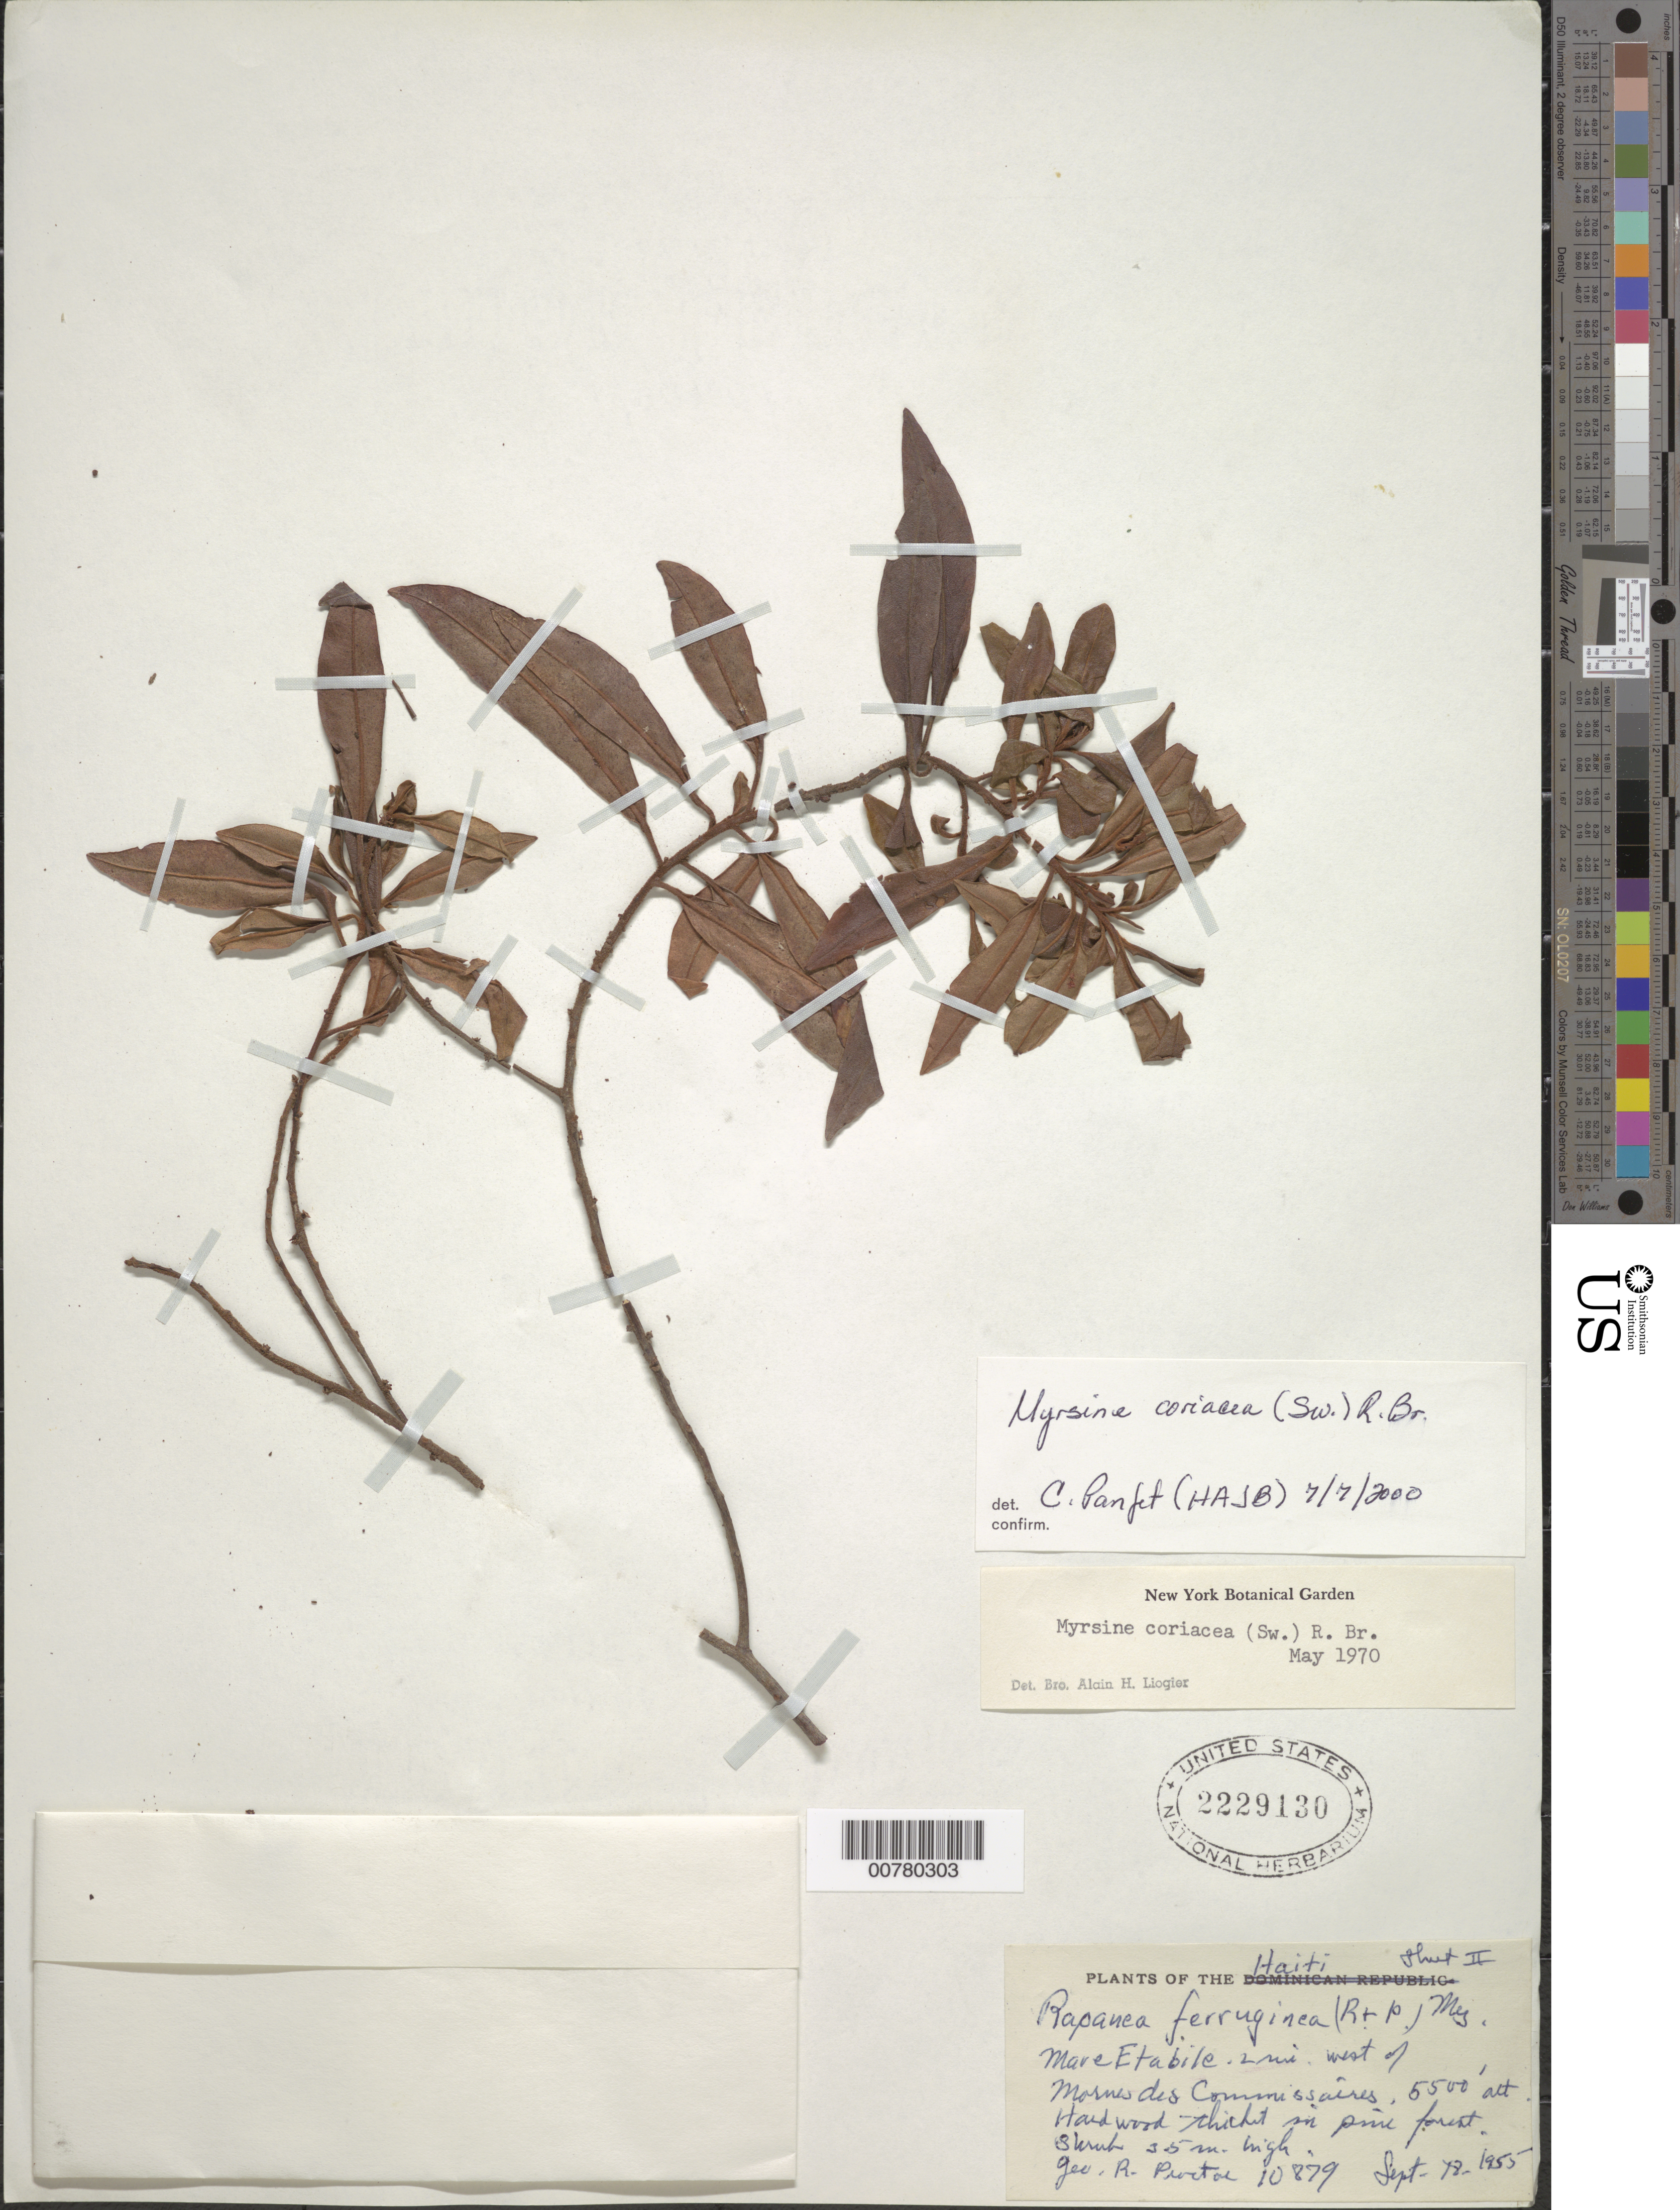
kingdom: Plantae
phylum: Tracheophyta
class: Magnoliopsida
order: Ericales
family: Primulaceae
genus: Myrsine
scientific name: Myrsine coriacea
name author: (Sw.) R. Br. ex Roem. & Schult.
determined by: Panflet, C.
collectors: G. R. Proctor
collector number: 10879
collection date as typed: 18 Sep 1955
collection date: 1955-09-18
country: Haiti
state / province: Ouest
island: Hispaniola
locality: Mare Etablie, 2 miles W of Morne des Commissaires.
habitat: Hardwood thicket in pine forest.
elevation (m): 1676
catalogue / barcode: US 2229130